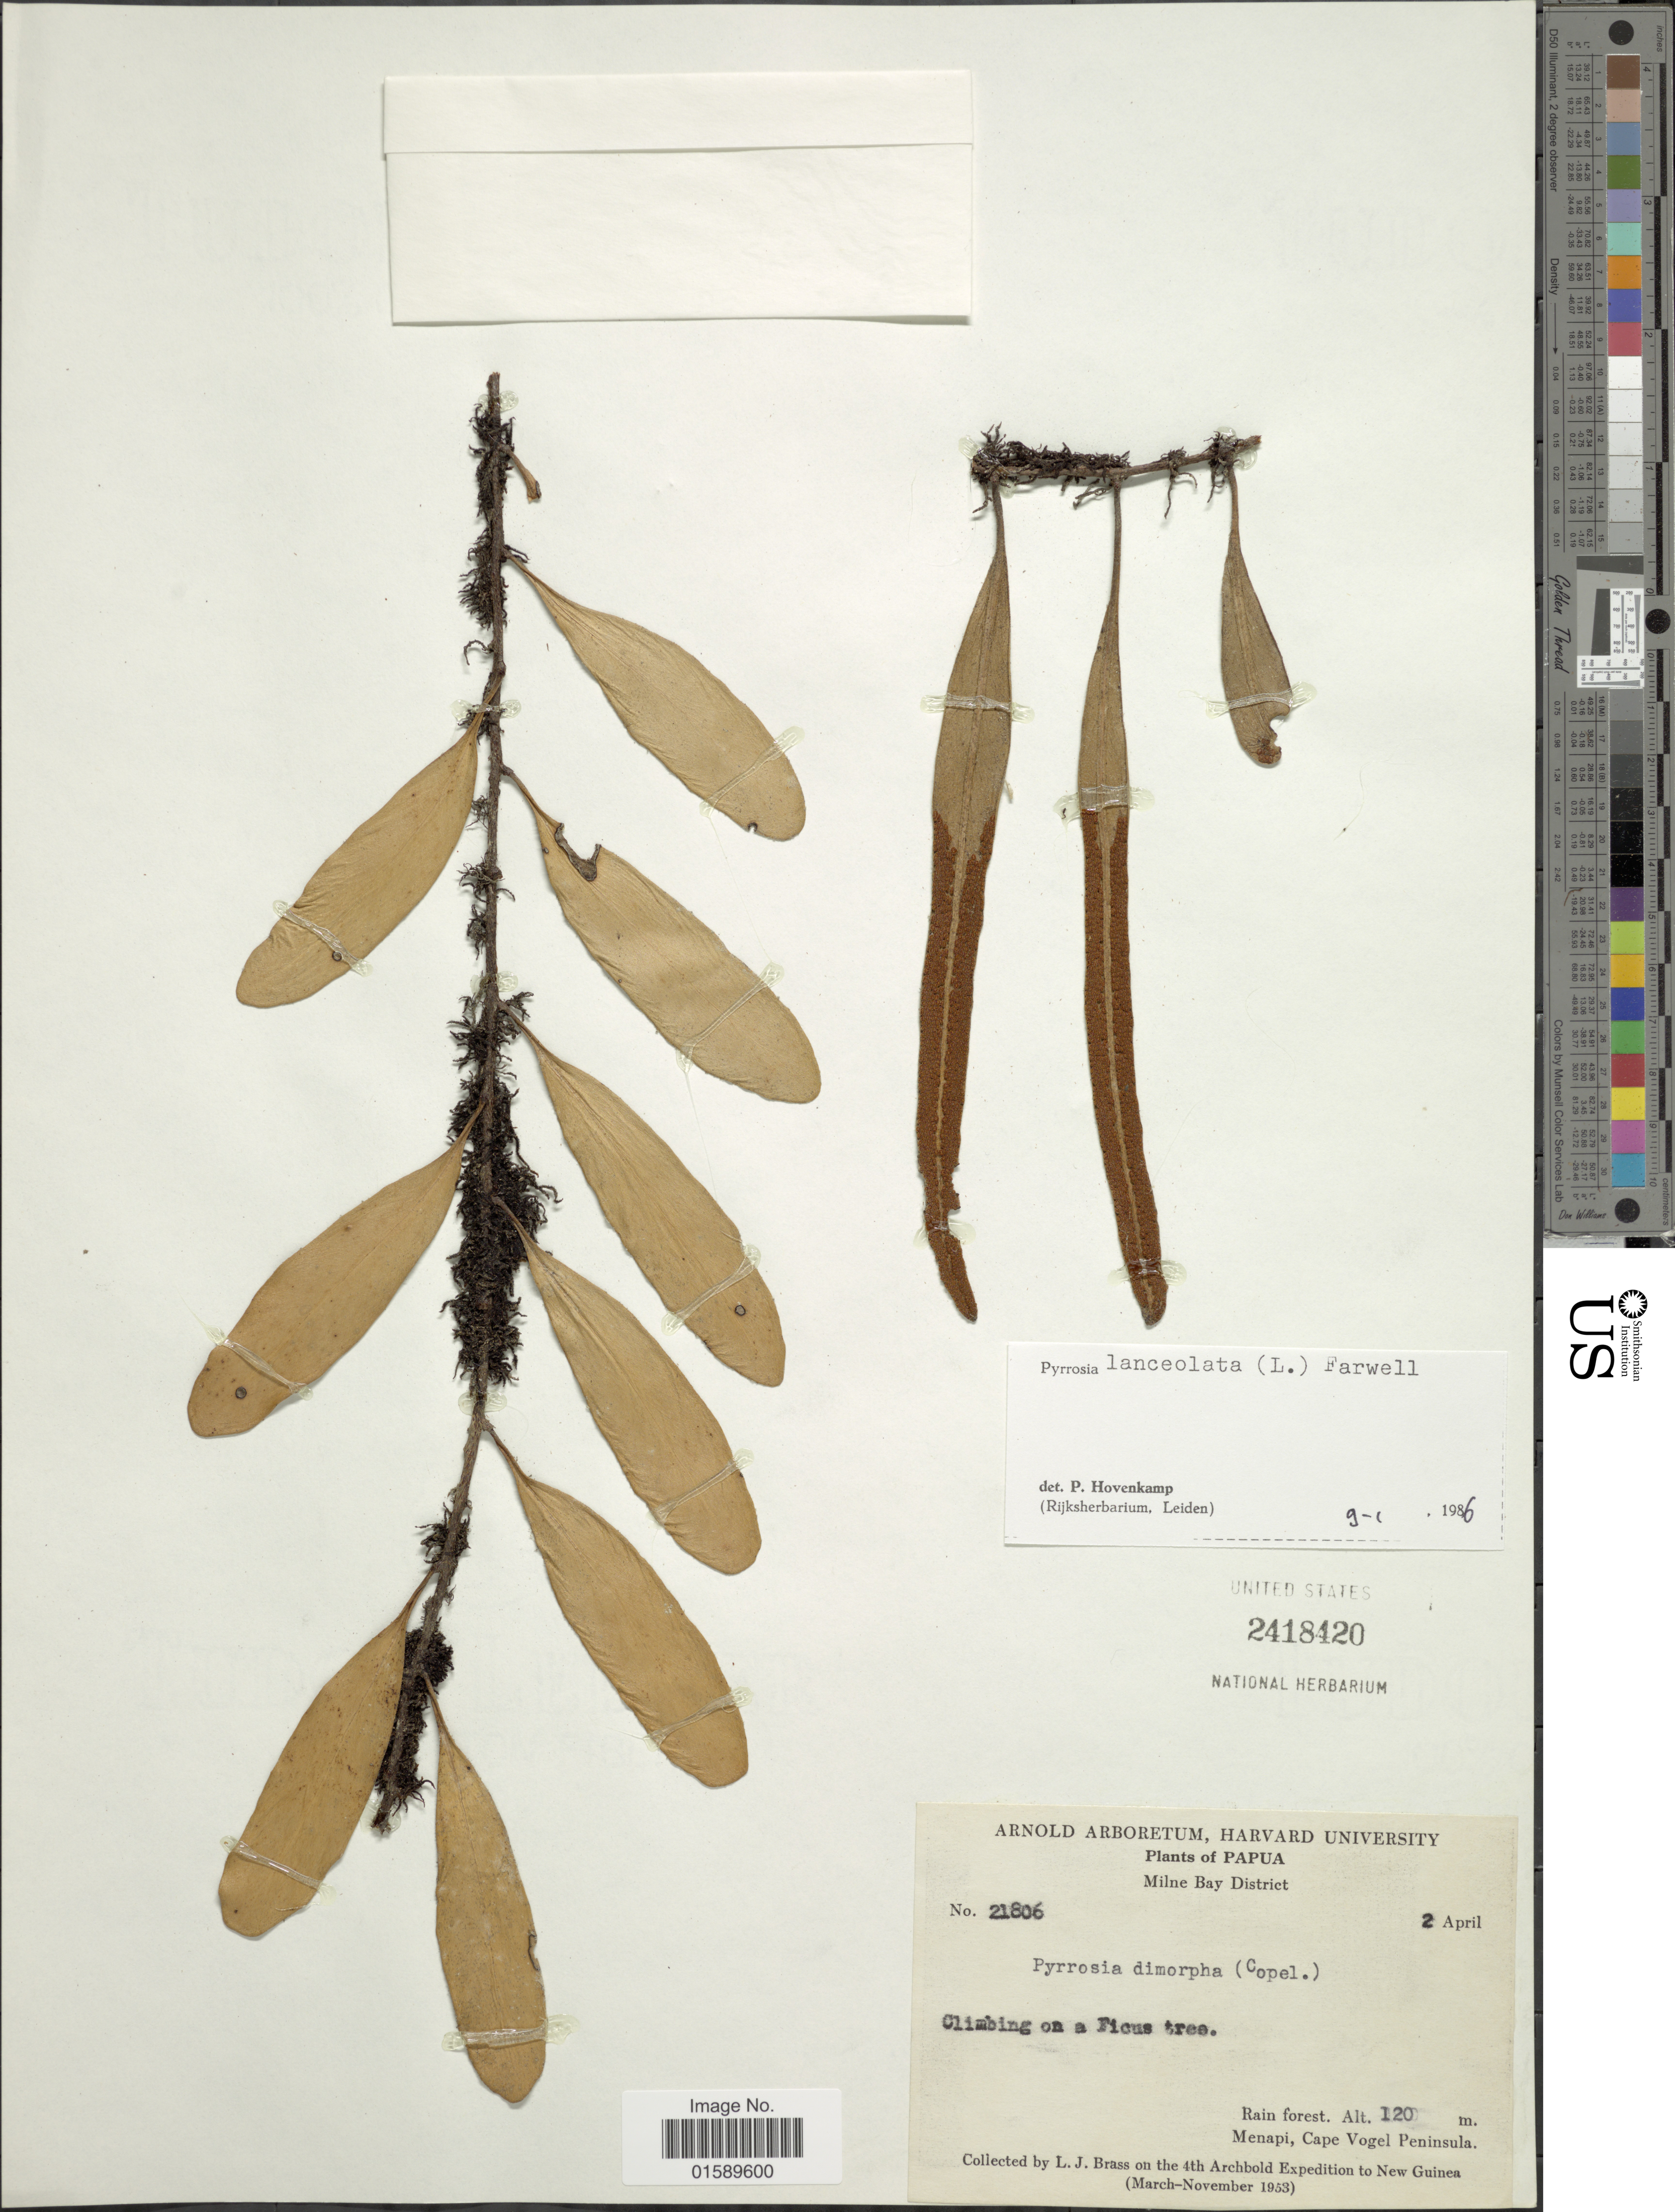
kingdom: Plantae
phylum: Tracheophyta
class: Polypodiopsida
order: Polypodiales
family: Polypodiaceae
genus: Pyrrosia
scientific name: Pyrrosia lanceolata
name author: (L.) Farw.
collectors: L. J. Brass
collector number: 21806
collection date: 1953-04-02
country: Papua New Guinea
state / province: Milne Bay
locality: Papua, Milne Bay. Menapi, Cape Vogel Peninsula.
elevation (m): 120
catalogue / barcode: US 2418420